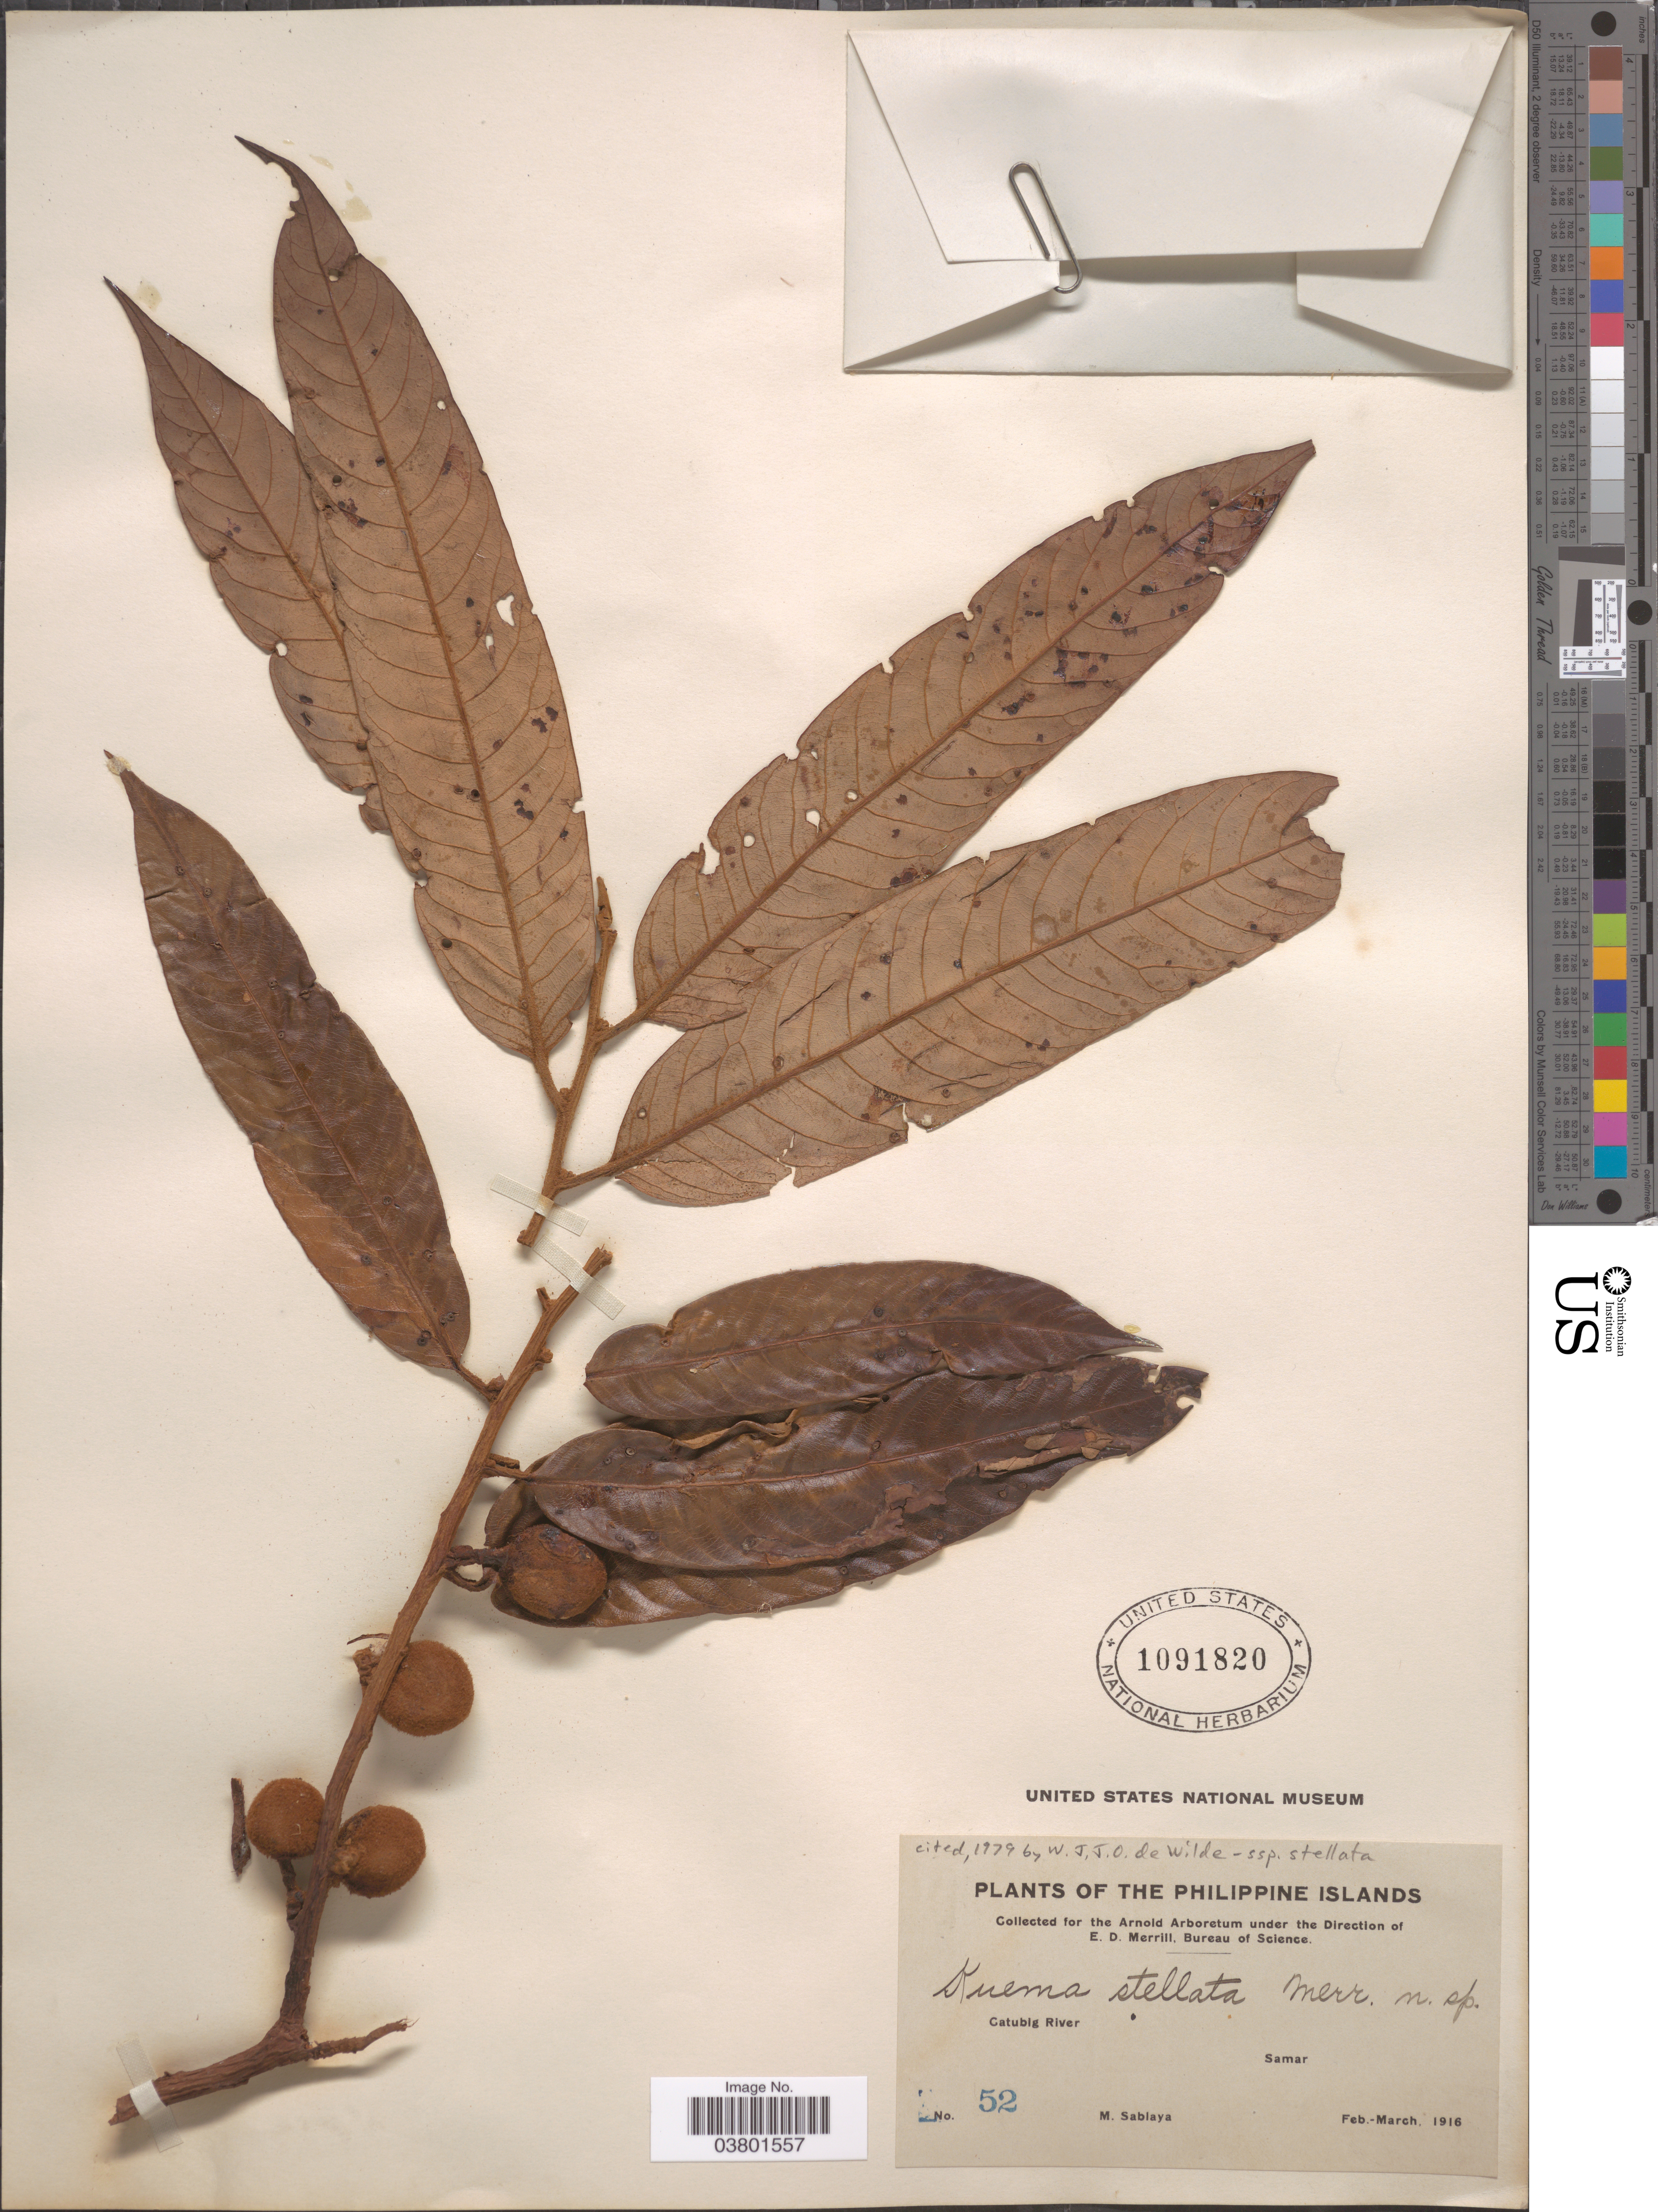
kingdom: Plantae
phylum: Tracheophyta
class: Magnoliopsida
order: Magnoliales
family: Myristicaceae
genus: Knema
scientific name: Knema stellata subsp. stellata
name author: Merr.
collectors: M. Sablaya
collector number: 52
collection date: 1916-02/1916-03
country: Philippines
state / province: Eastern Visayas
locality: Philippine Islands. Catubig River. Samar.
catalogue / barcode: US 1091820